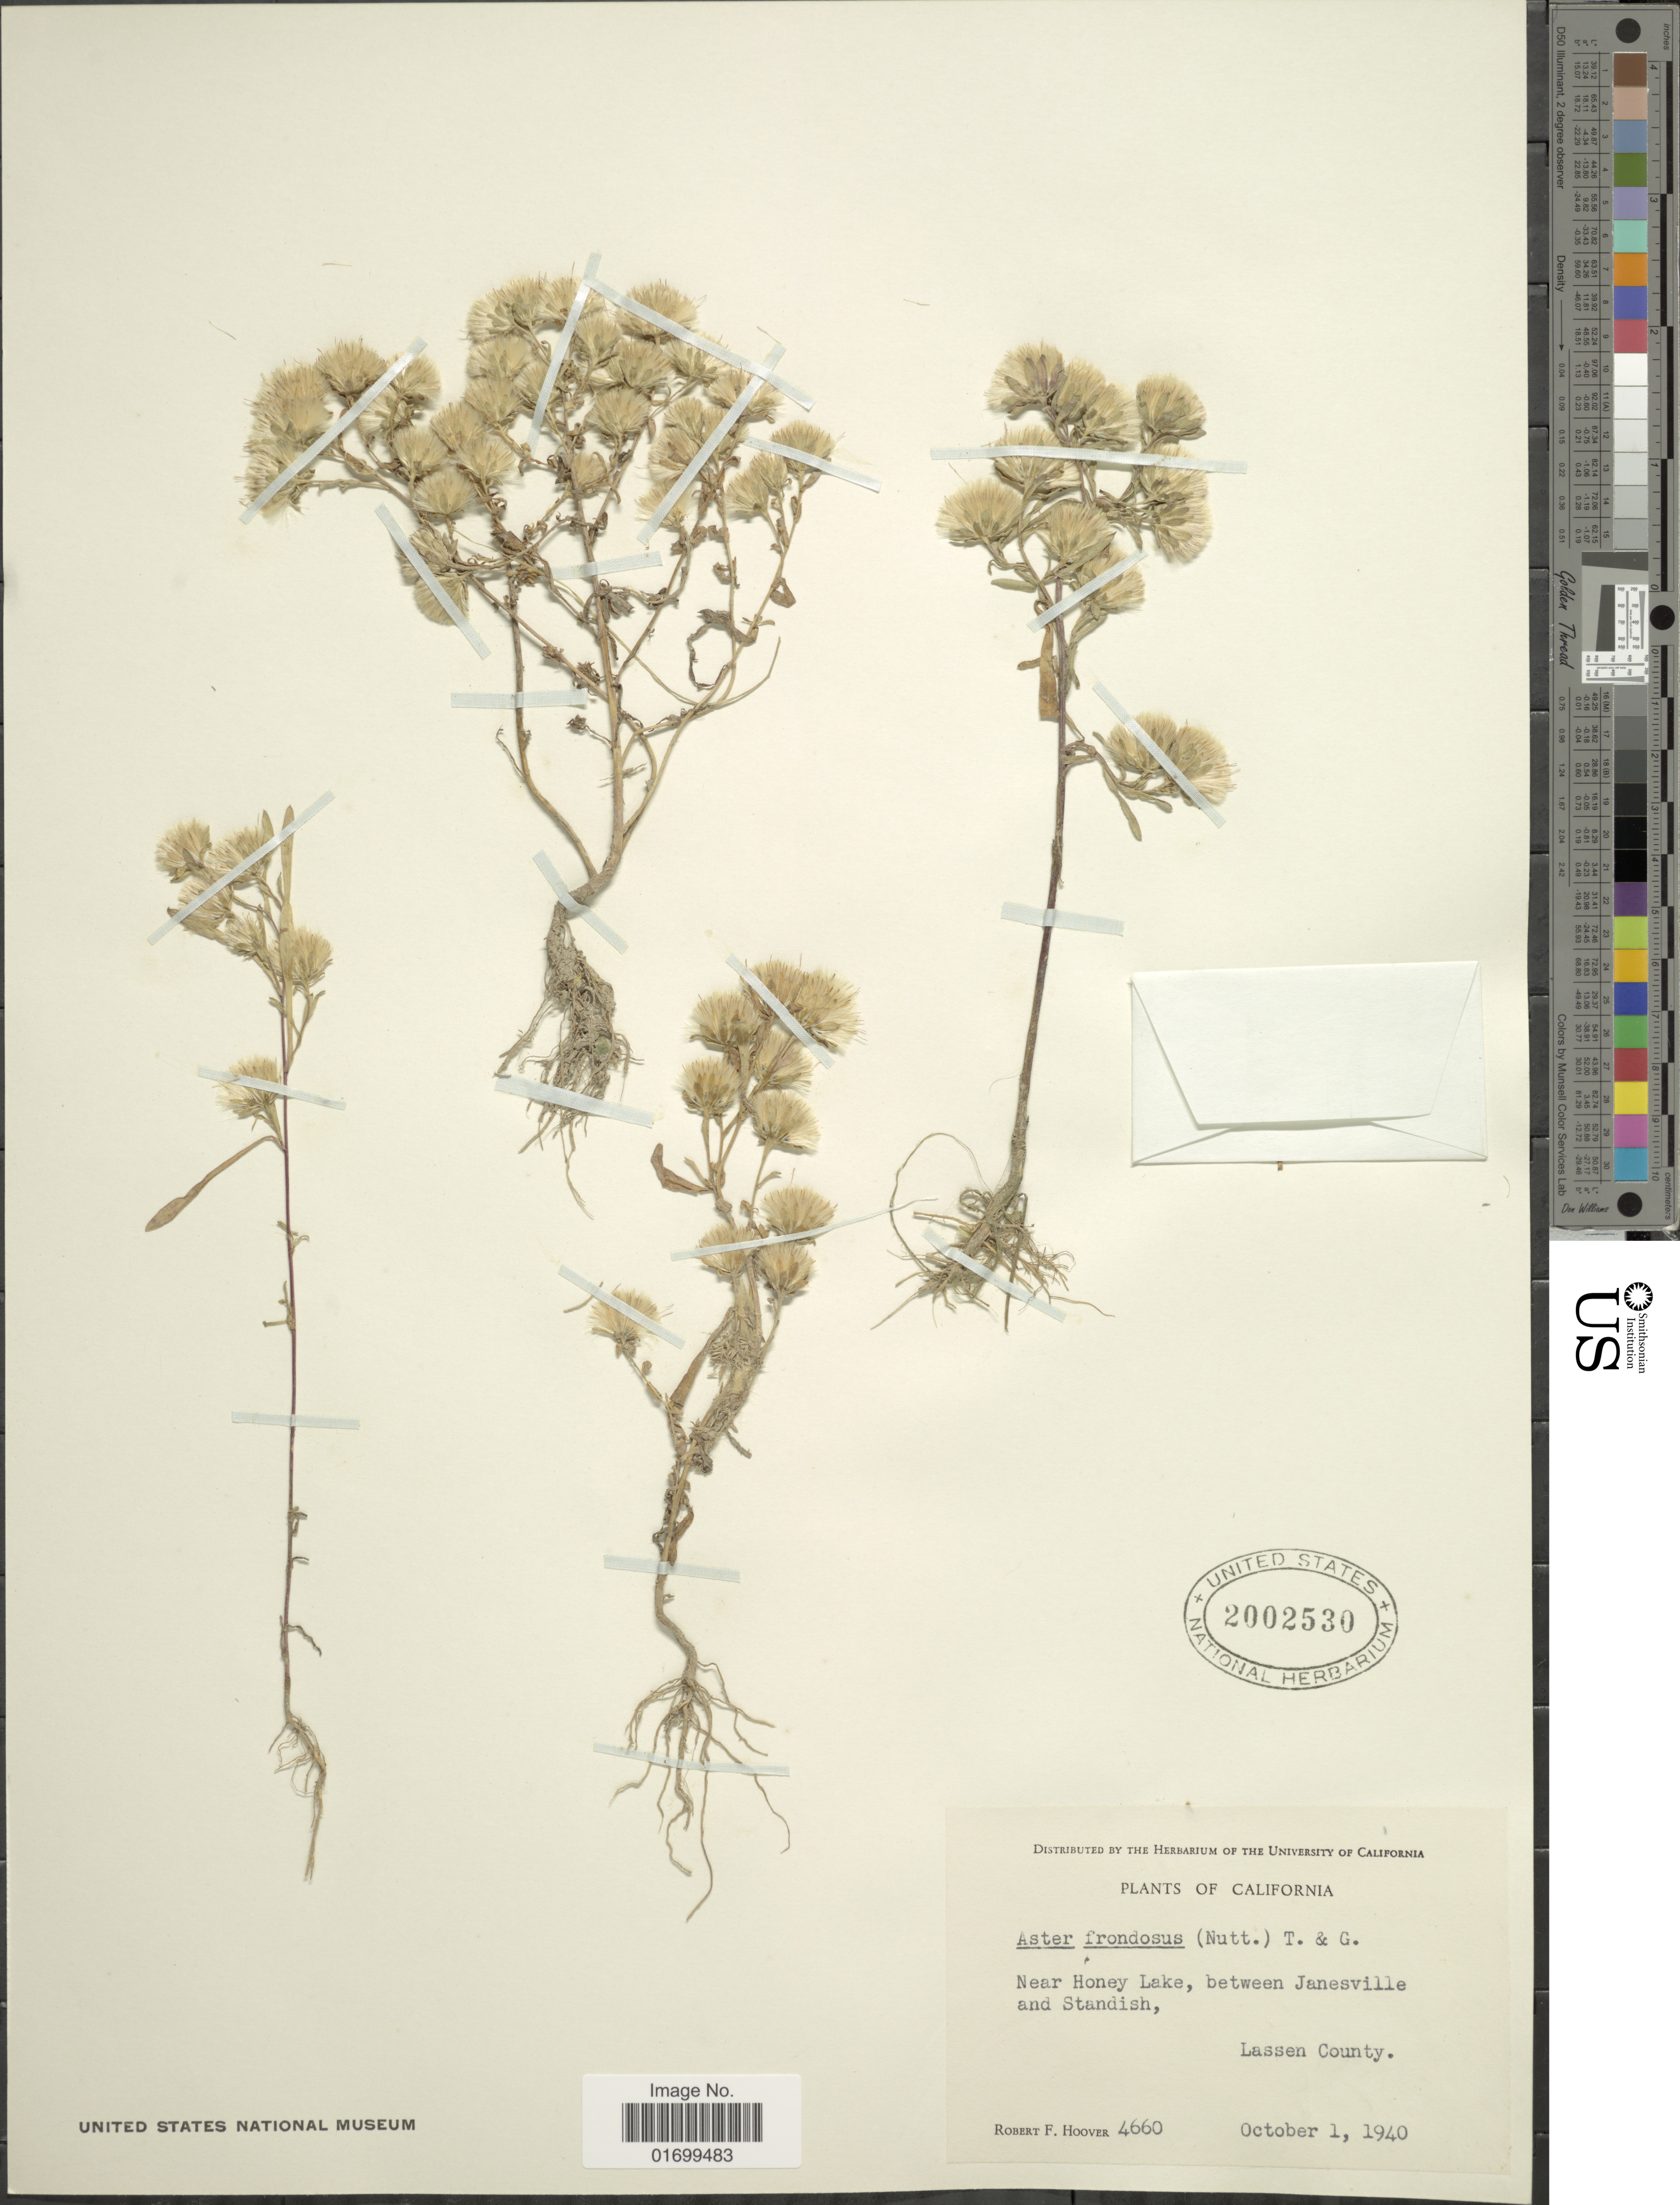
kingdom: Plantae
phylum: Tracheophyta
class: Magnoliopsida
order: Asterales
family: Asteraceae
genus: Symphyotrichum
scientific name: Symphyotrichum frondosum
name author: (Nutt.) G.L. Nesom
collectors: R. F. Hoover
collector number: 4660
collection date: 1940-10-01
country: United States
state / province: California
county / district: Lassen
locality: Near Honey Lake, between Janesville and Standish, Lassen County.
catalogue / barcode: US 2002530